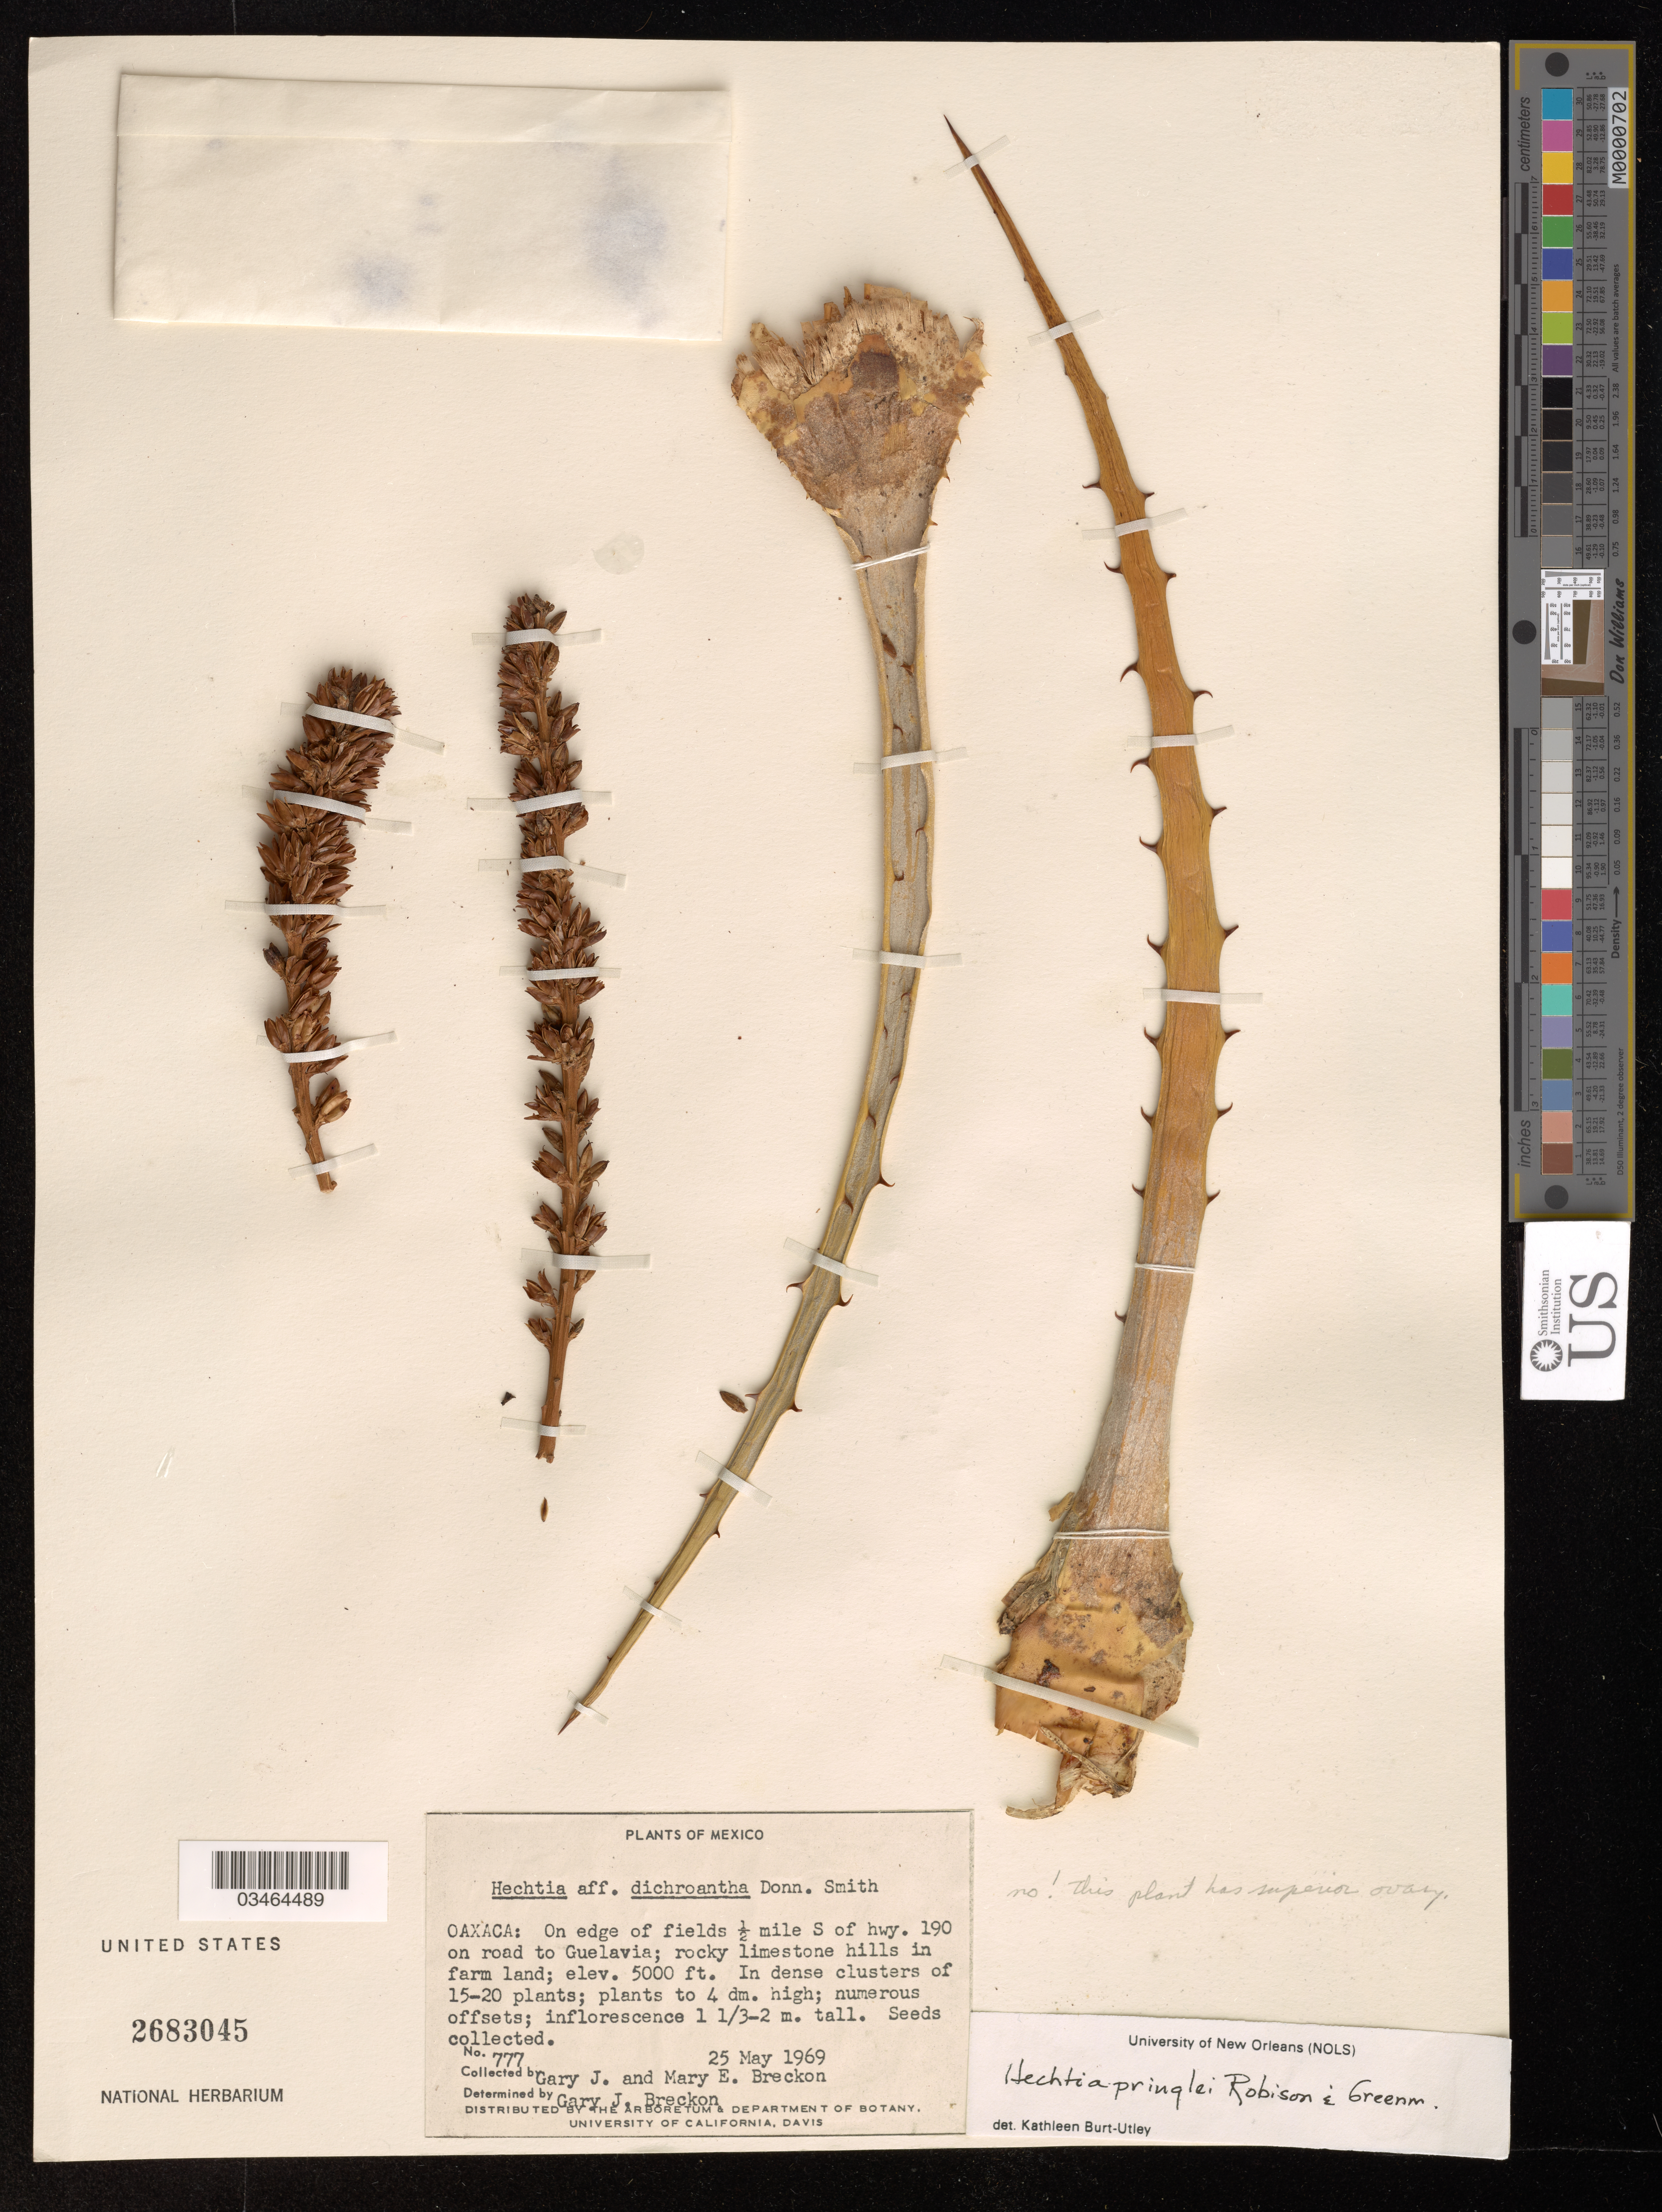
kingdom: Plantae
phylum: Tracheophyta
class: Liliopsida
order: Poales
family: Bromeliaceae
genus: Hechtia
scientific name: Hechtia pringlei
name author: B.L. Rob. & Greenm.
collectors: G. J. Breckon & M. E. Breckon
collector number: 777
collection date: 1969-05-25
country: Mexico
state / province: Oaxaca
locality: On edge of fields ½ mile S of hwy. 190 on road to Guelavia.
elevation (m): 1524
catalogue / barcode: US 2683045